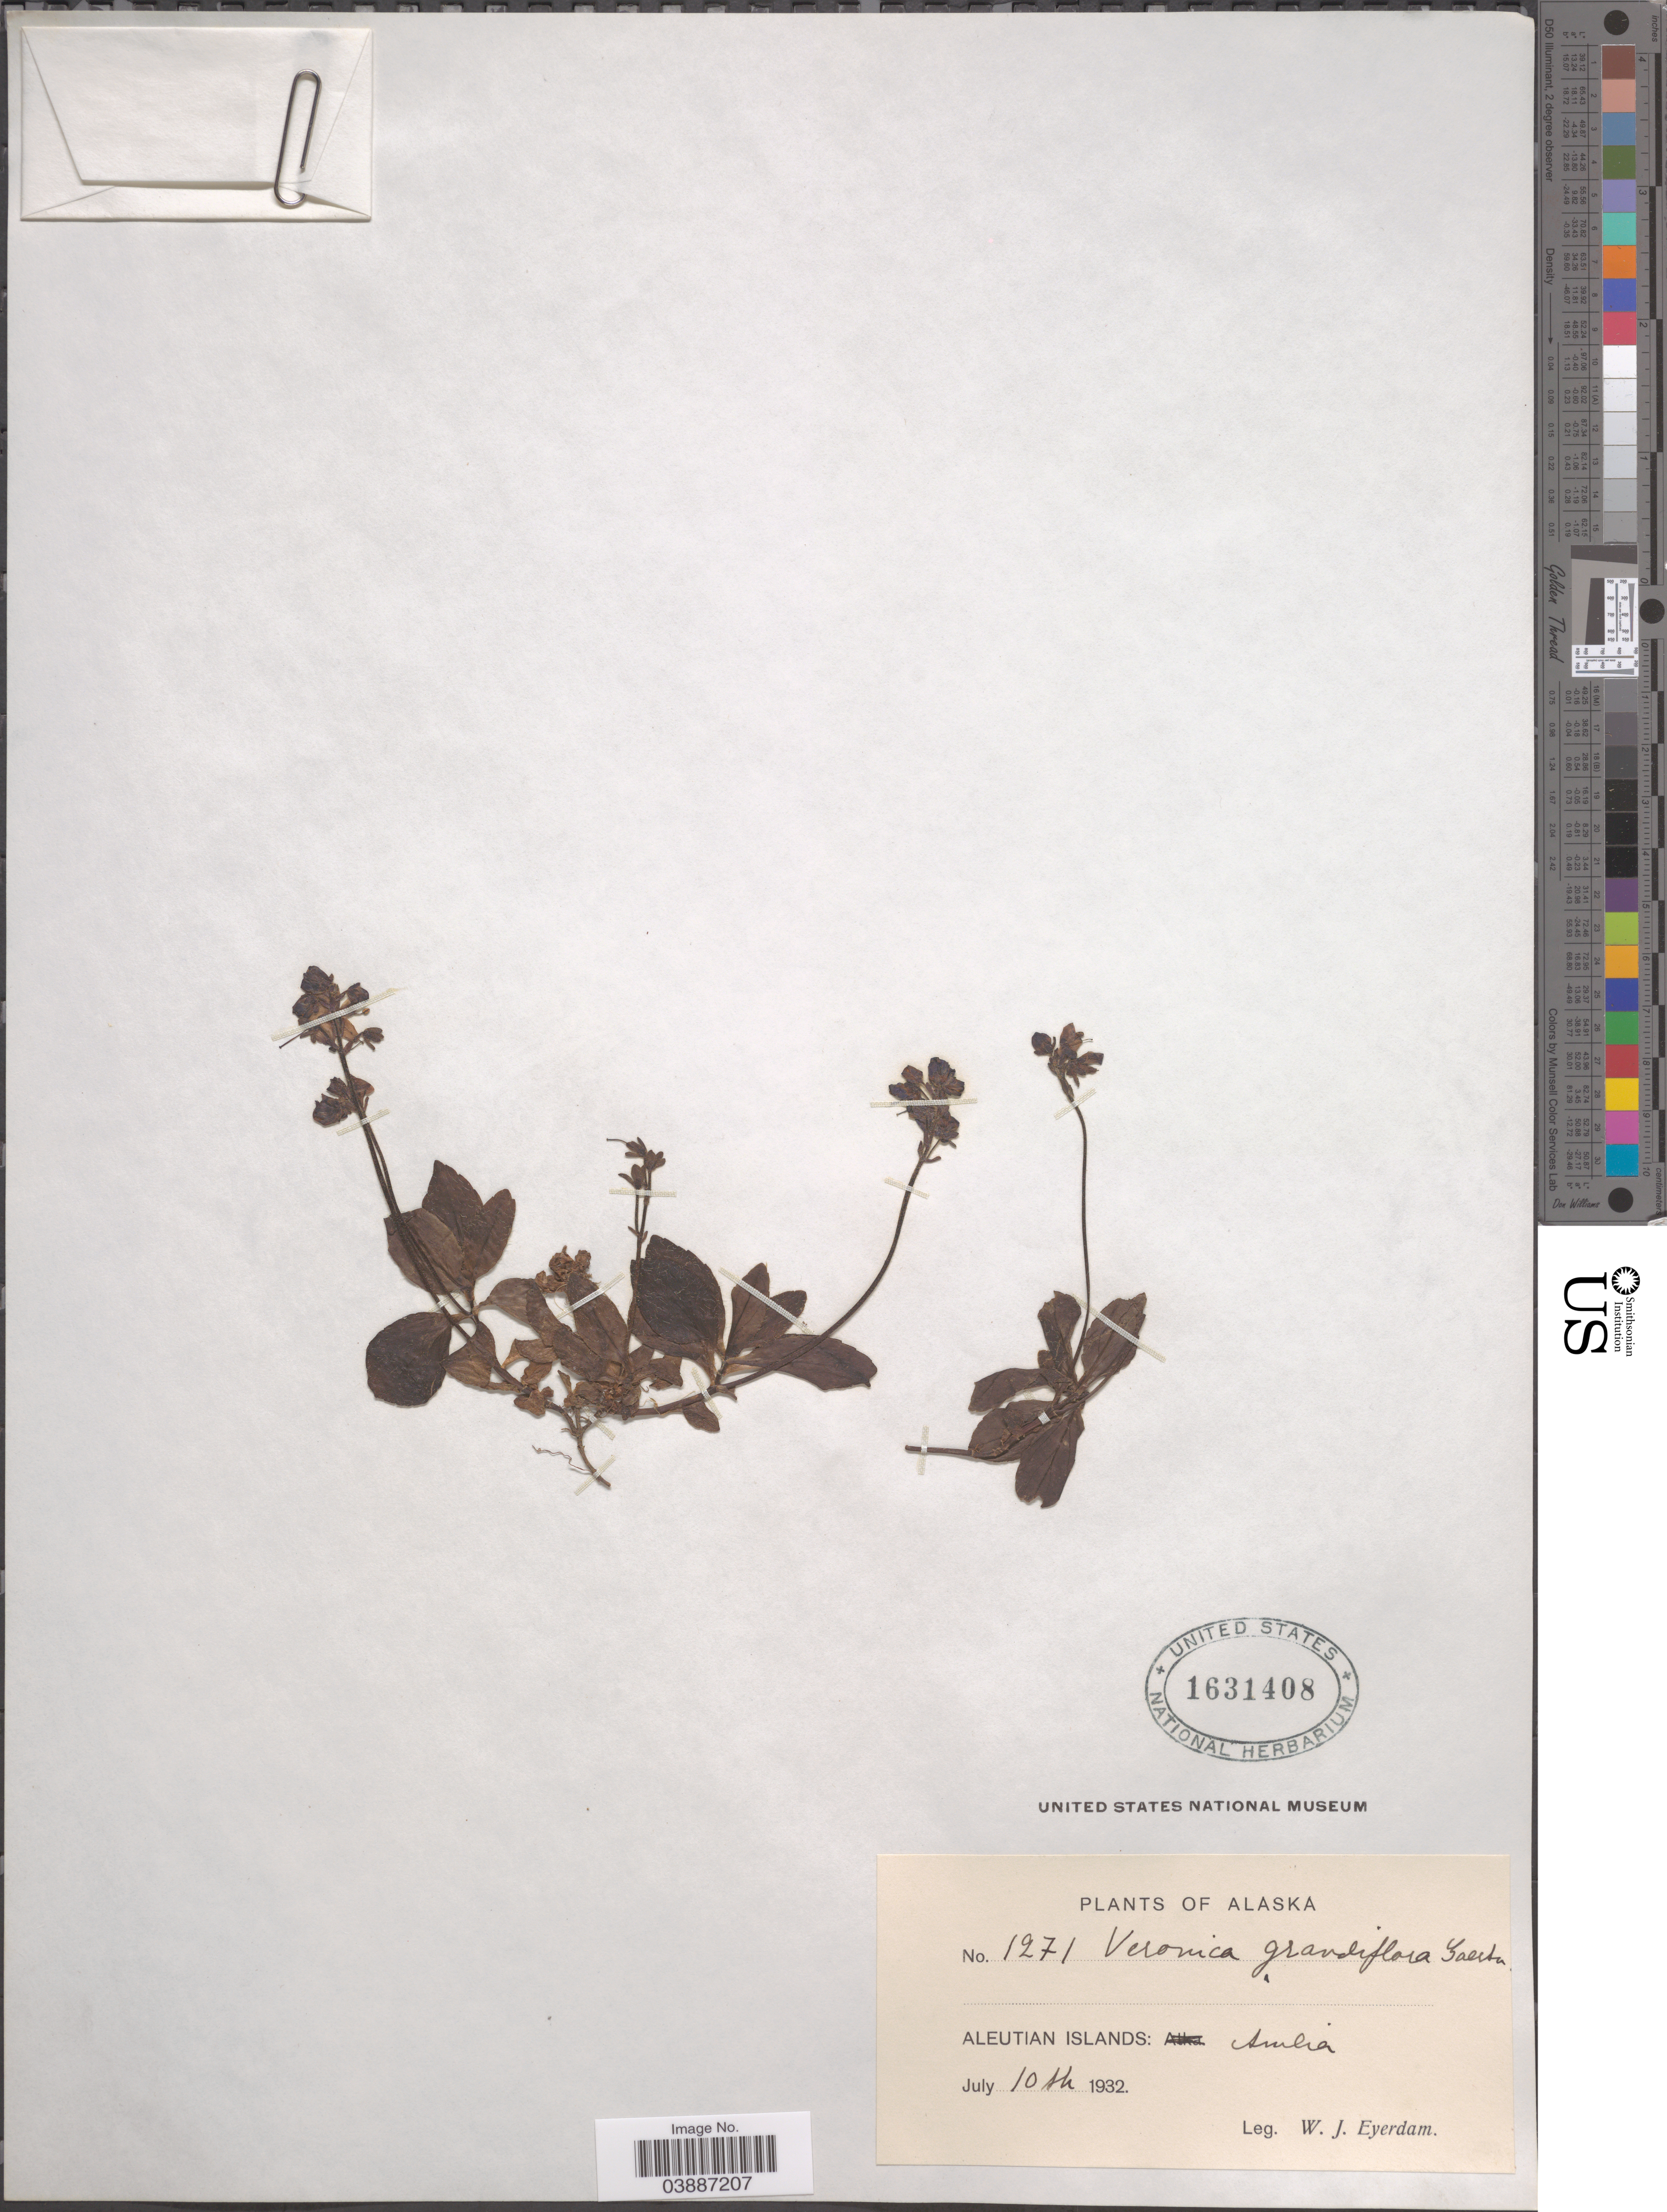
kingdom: Plantae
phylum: Tracheophyta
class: Magnoliopsida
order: Lamiales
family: Plantaginaceae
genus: Veronica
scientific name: Veronica grandiflora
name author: Gaertn.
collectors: W. J. Eyerdam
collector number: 1271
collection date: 1932-07-10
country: United States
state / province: Alaska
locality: Aleutian Islands: Amlia.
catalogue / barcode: US 1631408